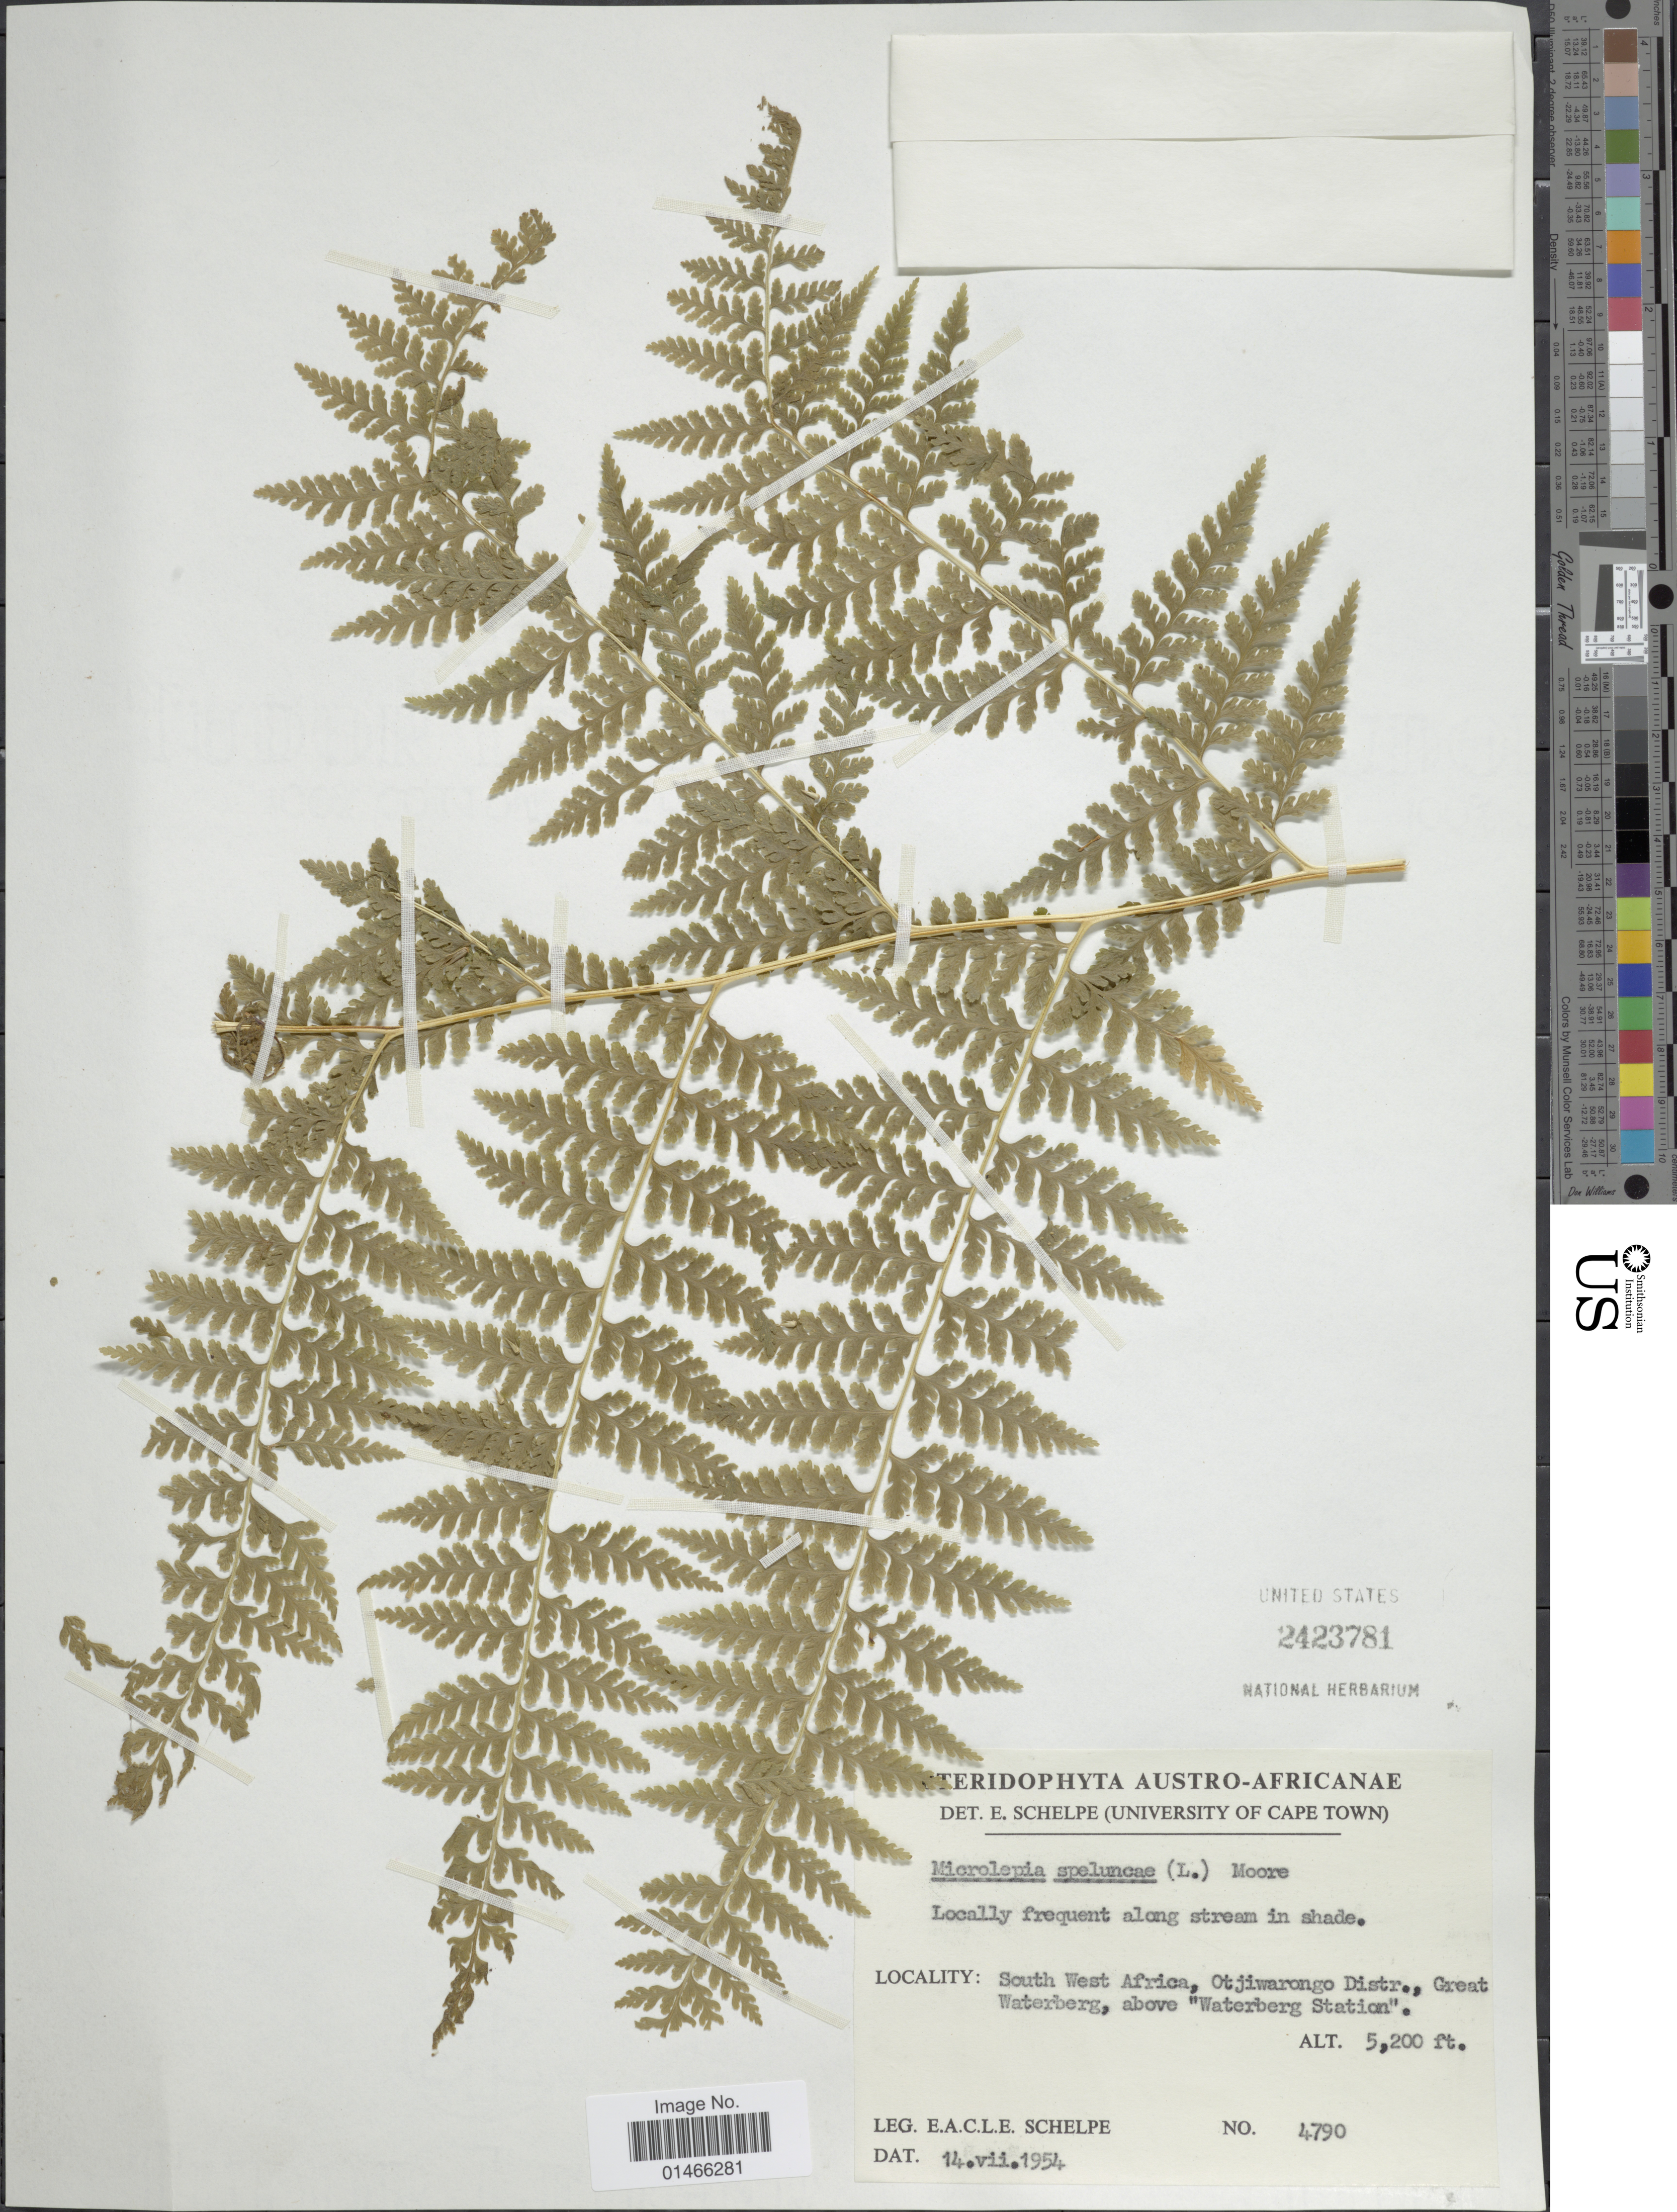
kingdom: Plantae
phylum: Tracheophyta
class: Polypodiopsida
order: Polypodiales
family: Dennstaedtiaceae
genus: Microlepia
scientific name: Microlepia speluncae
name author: (L.) T. Moore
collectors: E. A. C. L. E. Schelpe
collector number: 4790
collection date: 1954-07-14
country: Namibia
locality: South West Africa, Otjiwarongo Distr., Great Waterberg, above 'Waterberg Station'.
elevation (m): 1585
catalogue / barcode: US 2423781